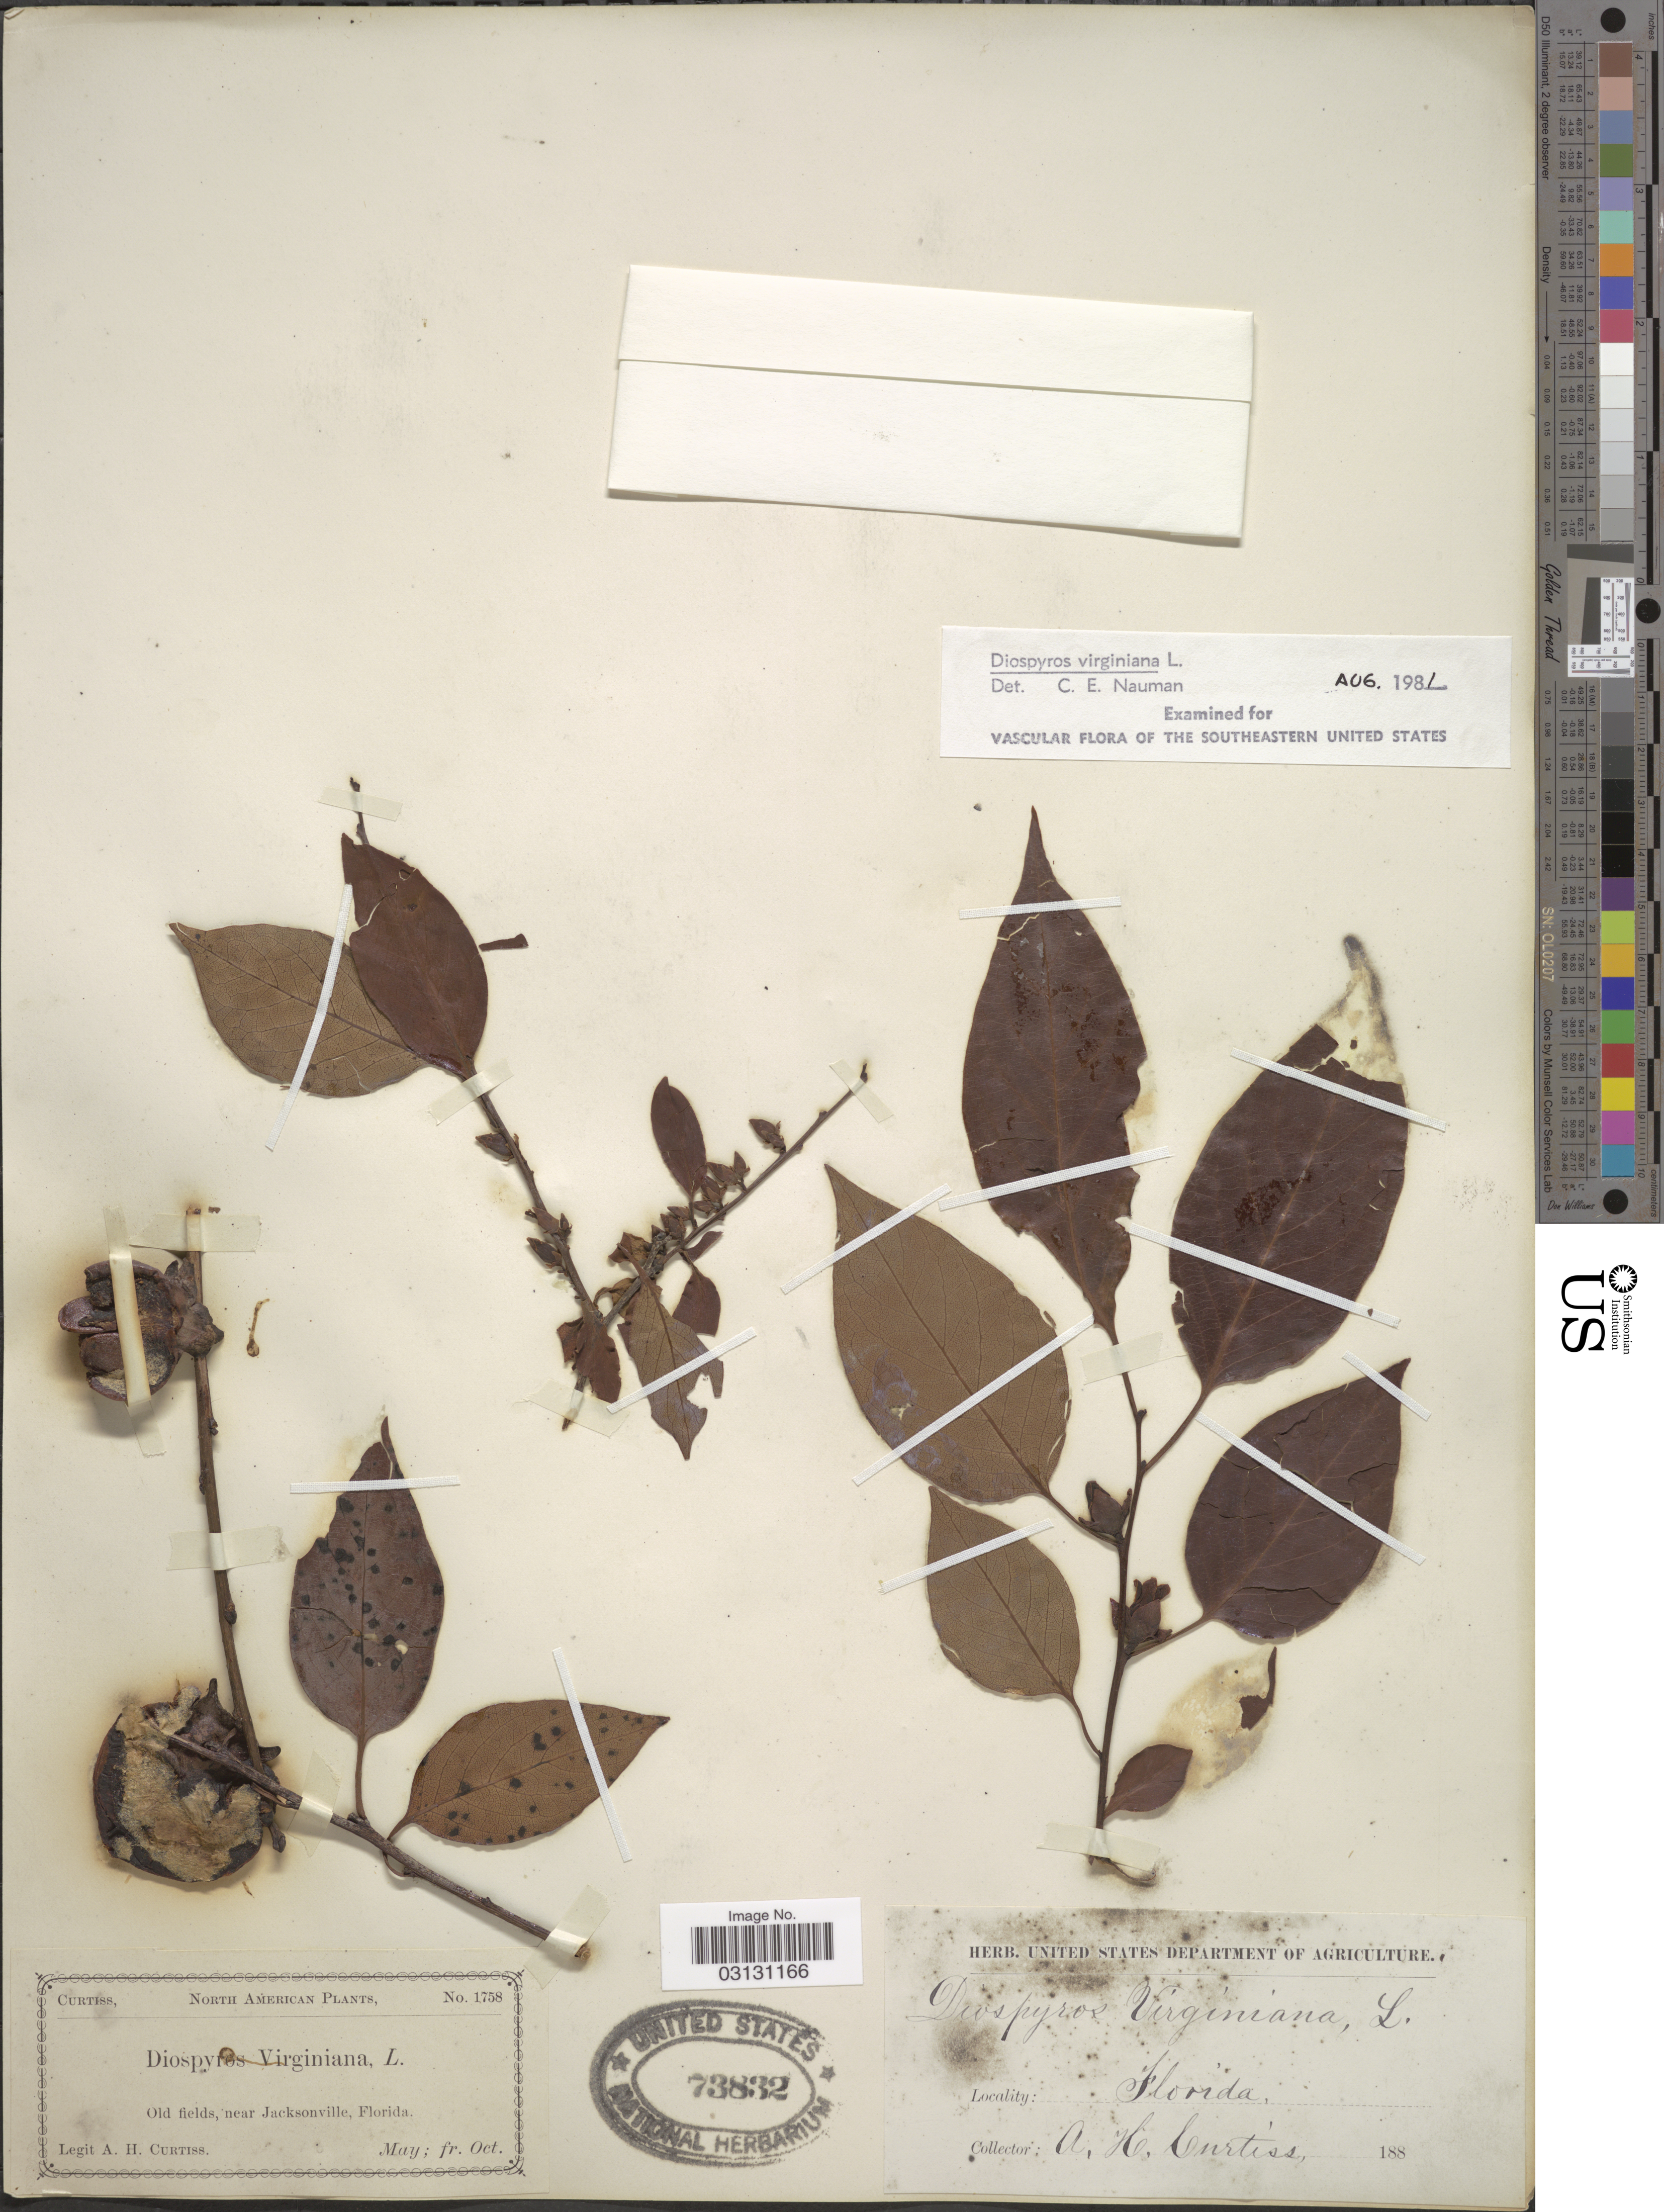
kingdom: Plantae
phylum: Tracheophyta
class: Magnoliopsida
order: Ericales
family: Ebenaceae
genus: Diospyros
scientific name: Diospyros virginiana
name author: L.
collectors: A. H. Curtiss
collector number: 1758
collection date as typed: May; Oct. 188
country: United States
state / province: Florida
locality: Old fields, near Jacksonville.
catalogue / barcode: US 73832